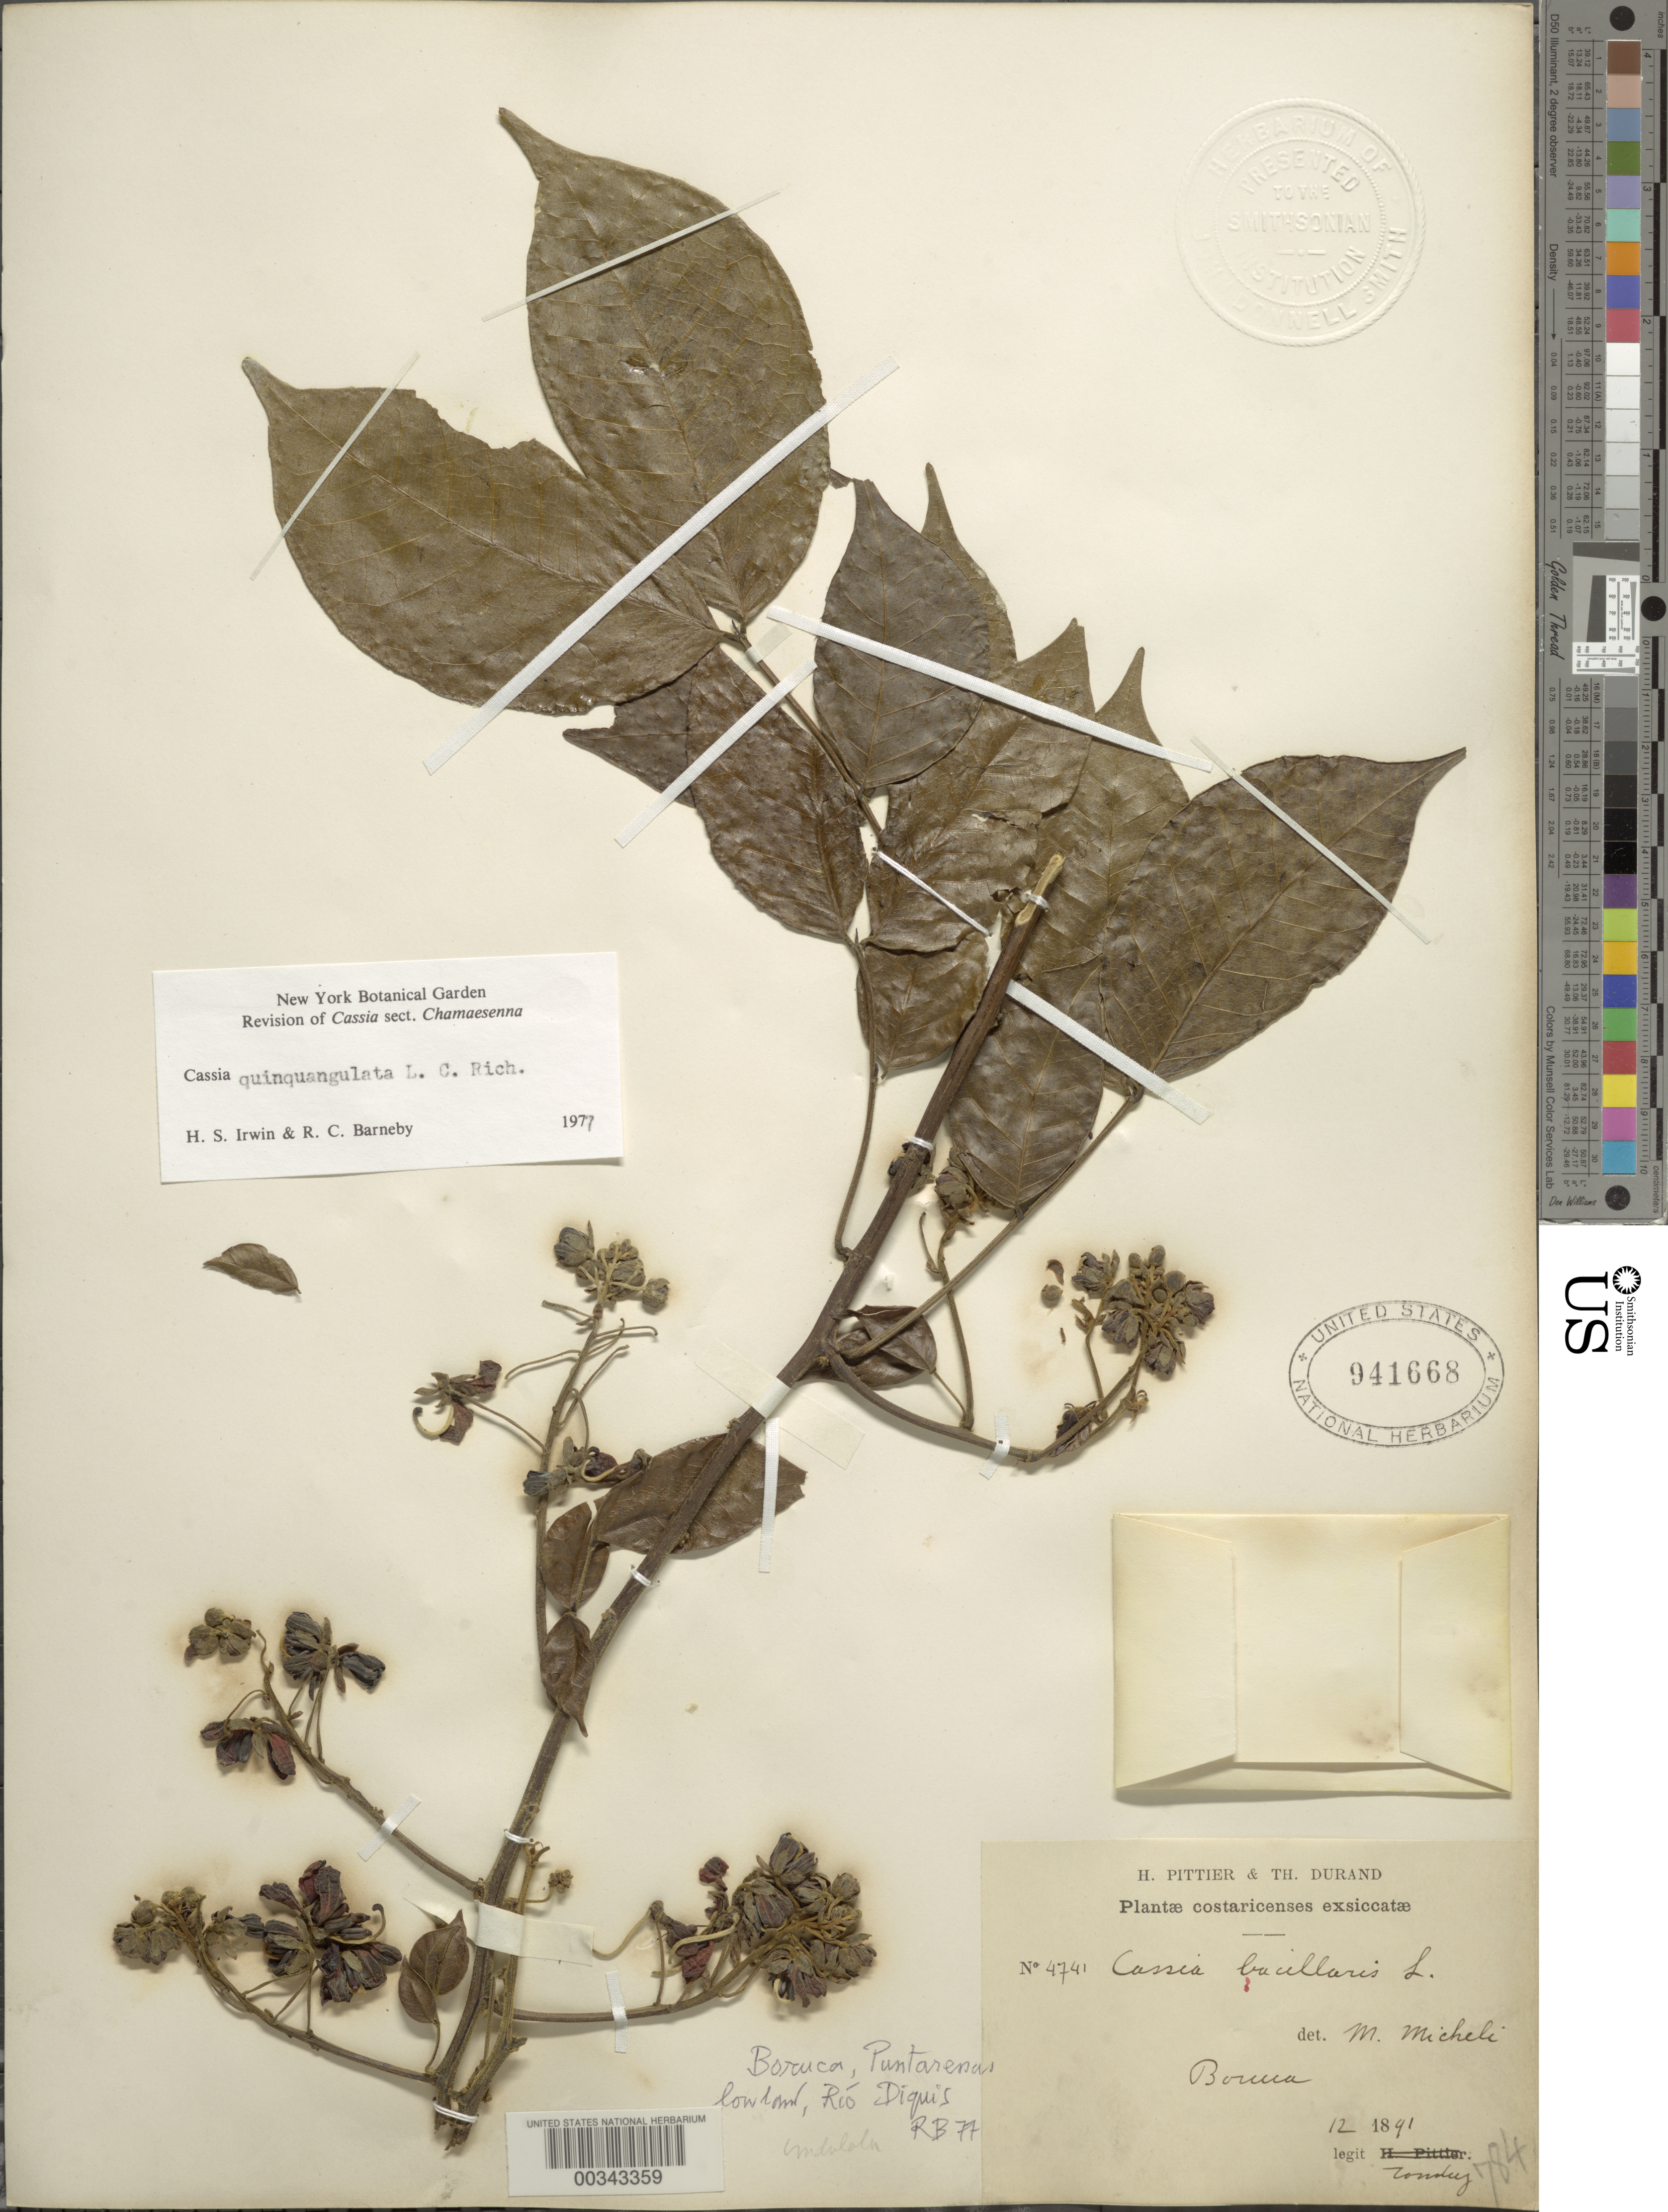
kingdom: Plantae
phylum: Tracheophyta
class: Magnoliopsida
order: Fabales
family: Fabaceae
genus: Senna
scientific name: Senna quinquangulata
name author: (Rich.) H.S. Irwin & Barneby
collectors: A. Tonduz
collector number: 4741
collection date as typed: Dec 1891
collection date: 1891-12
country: Costa Rica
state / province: Puntarenas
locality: Baruca, rio diquis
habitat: Low land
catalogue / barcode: US 941668